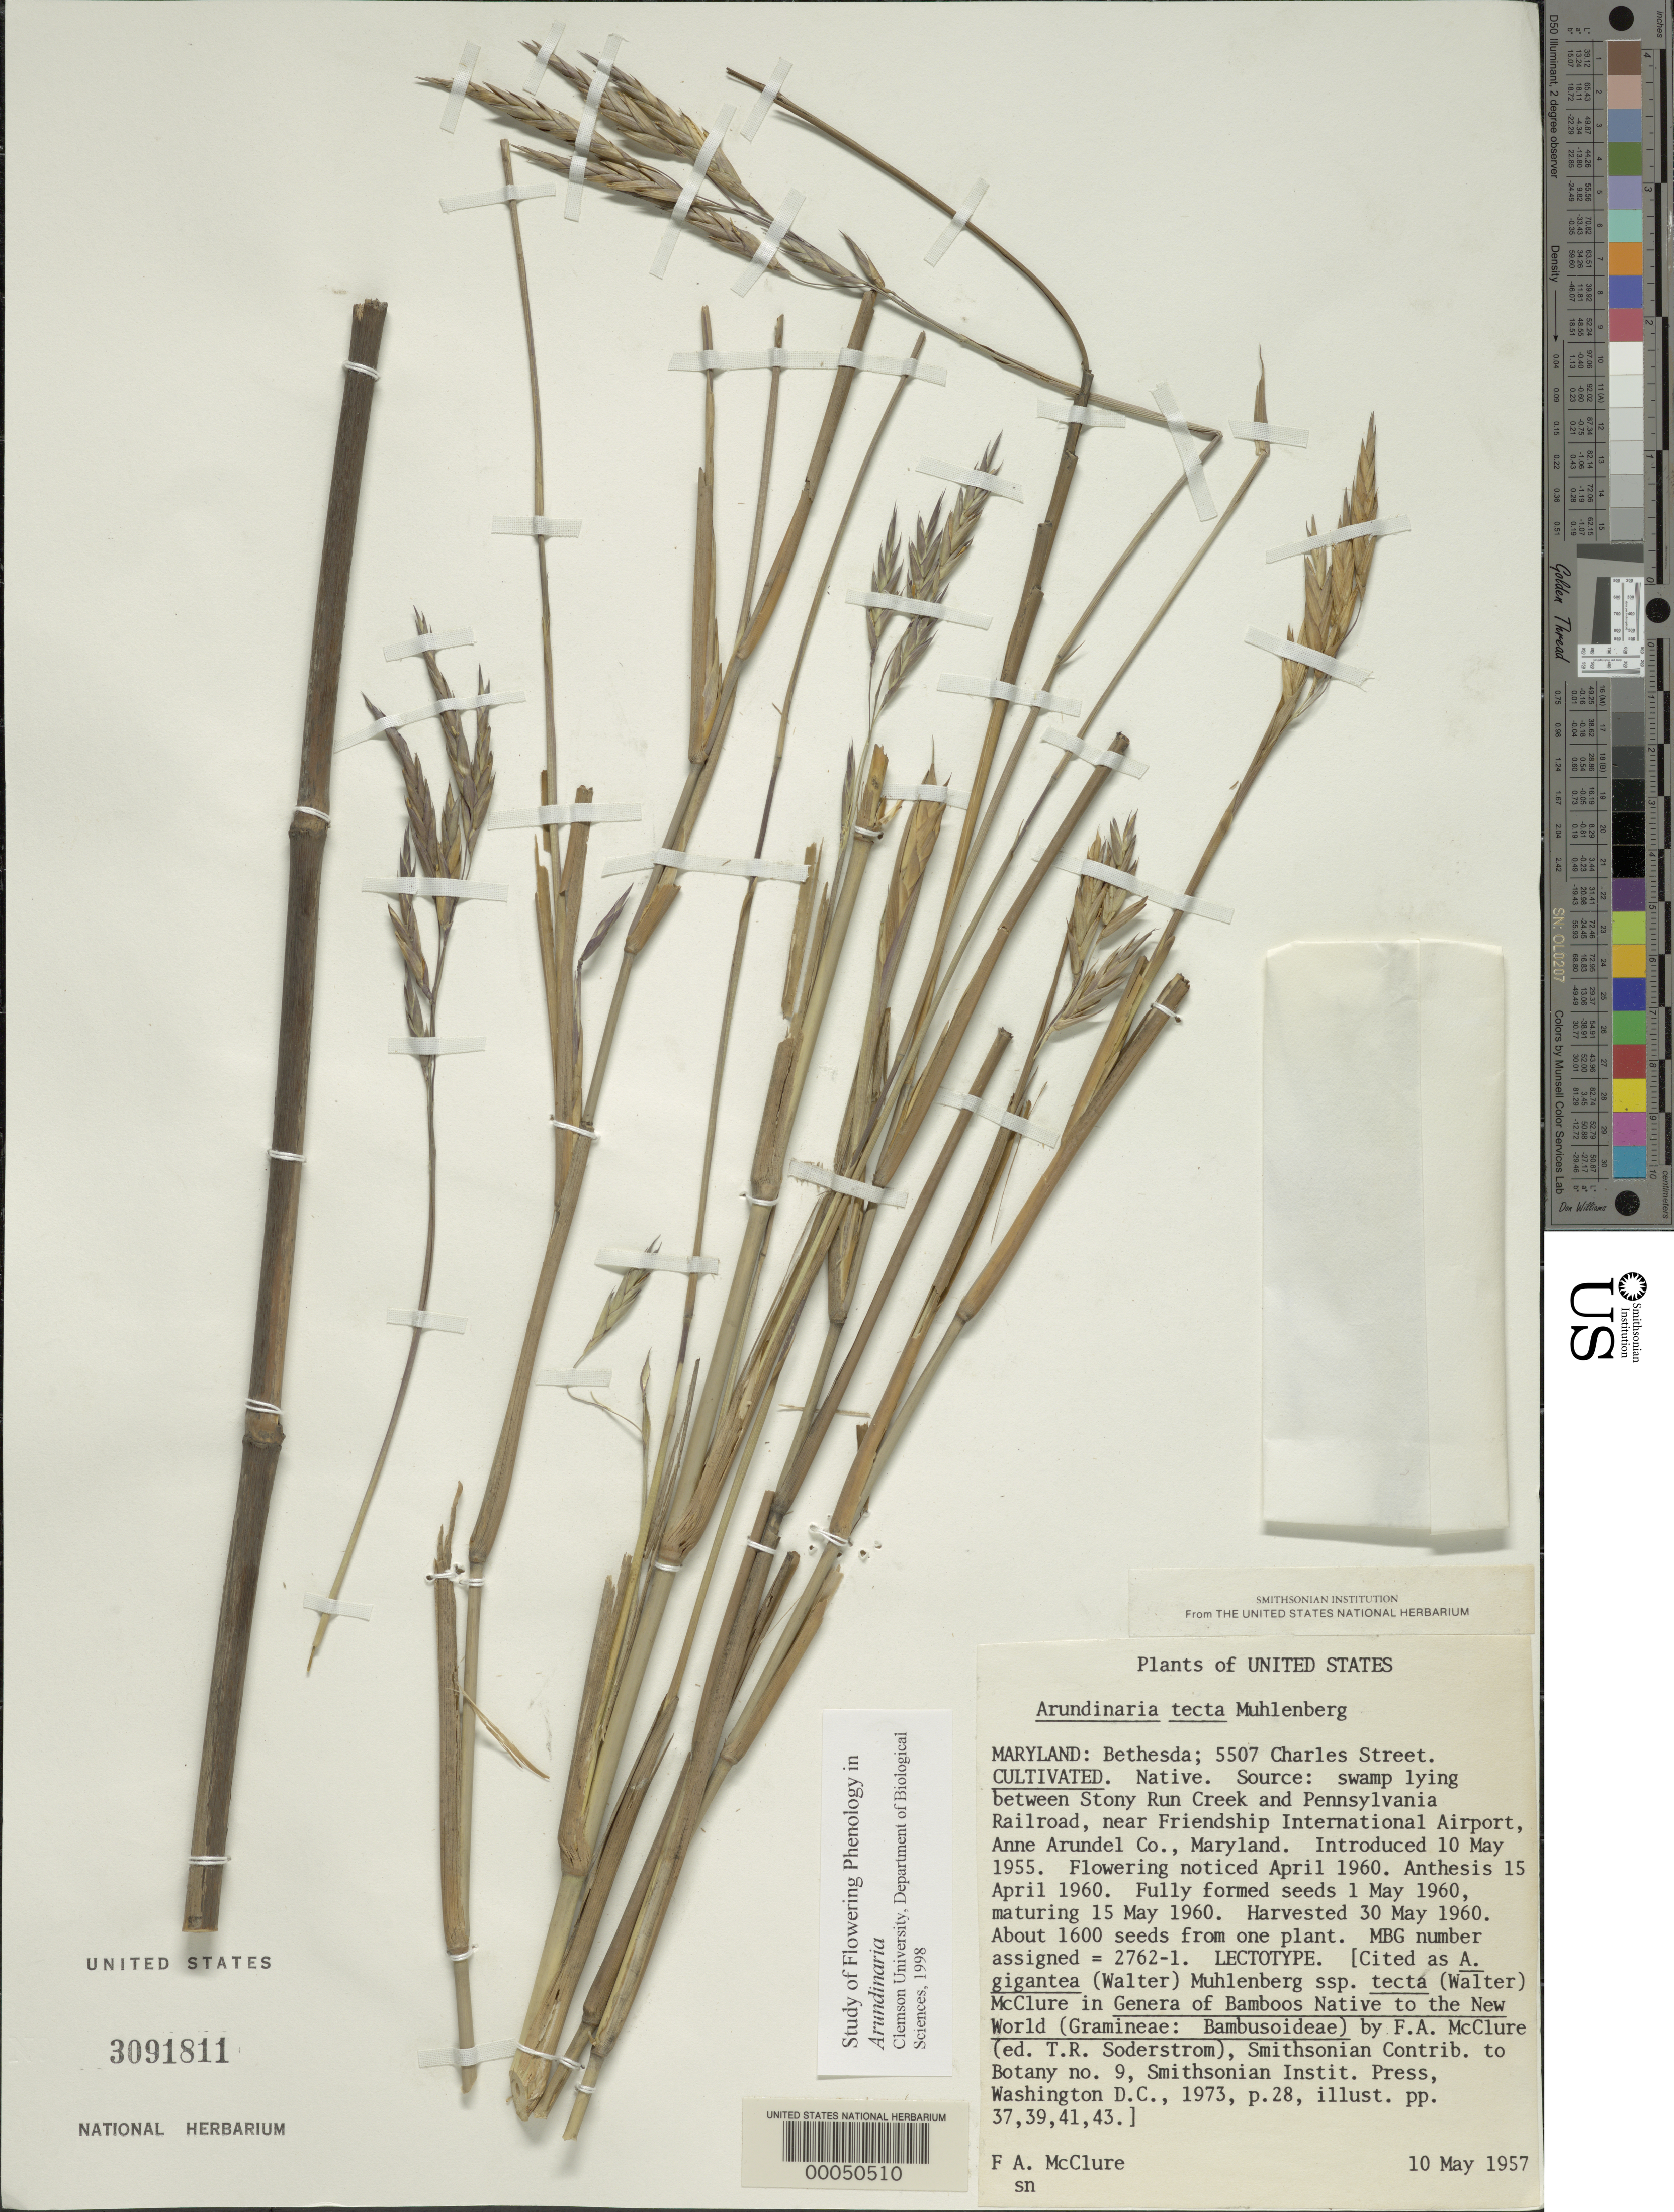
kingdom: Plantae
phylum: Tracheophyta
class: Liliopsida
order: Poales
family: Poaceae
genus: Arundinaria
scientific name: Arundinaria tecta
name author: (Walter) Muhl.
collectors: F. A. McClure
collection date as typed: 10 May 1957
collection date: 1957-05-10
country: United States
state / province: Maryland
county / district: Montgomery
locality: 5507 Charles Street, Bethesda (McClure's garden)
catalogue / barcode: US 3091811